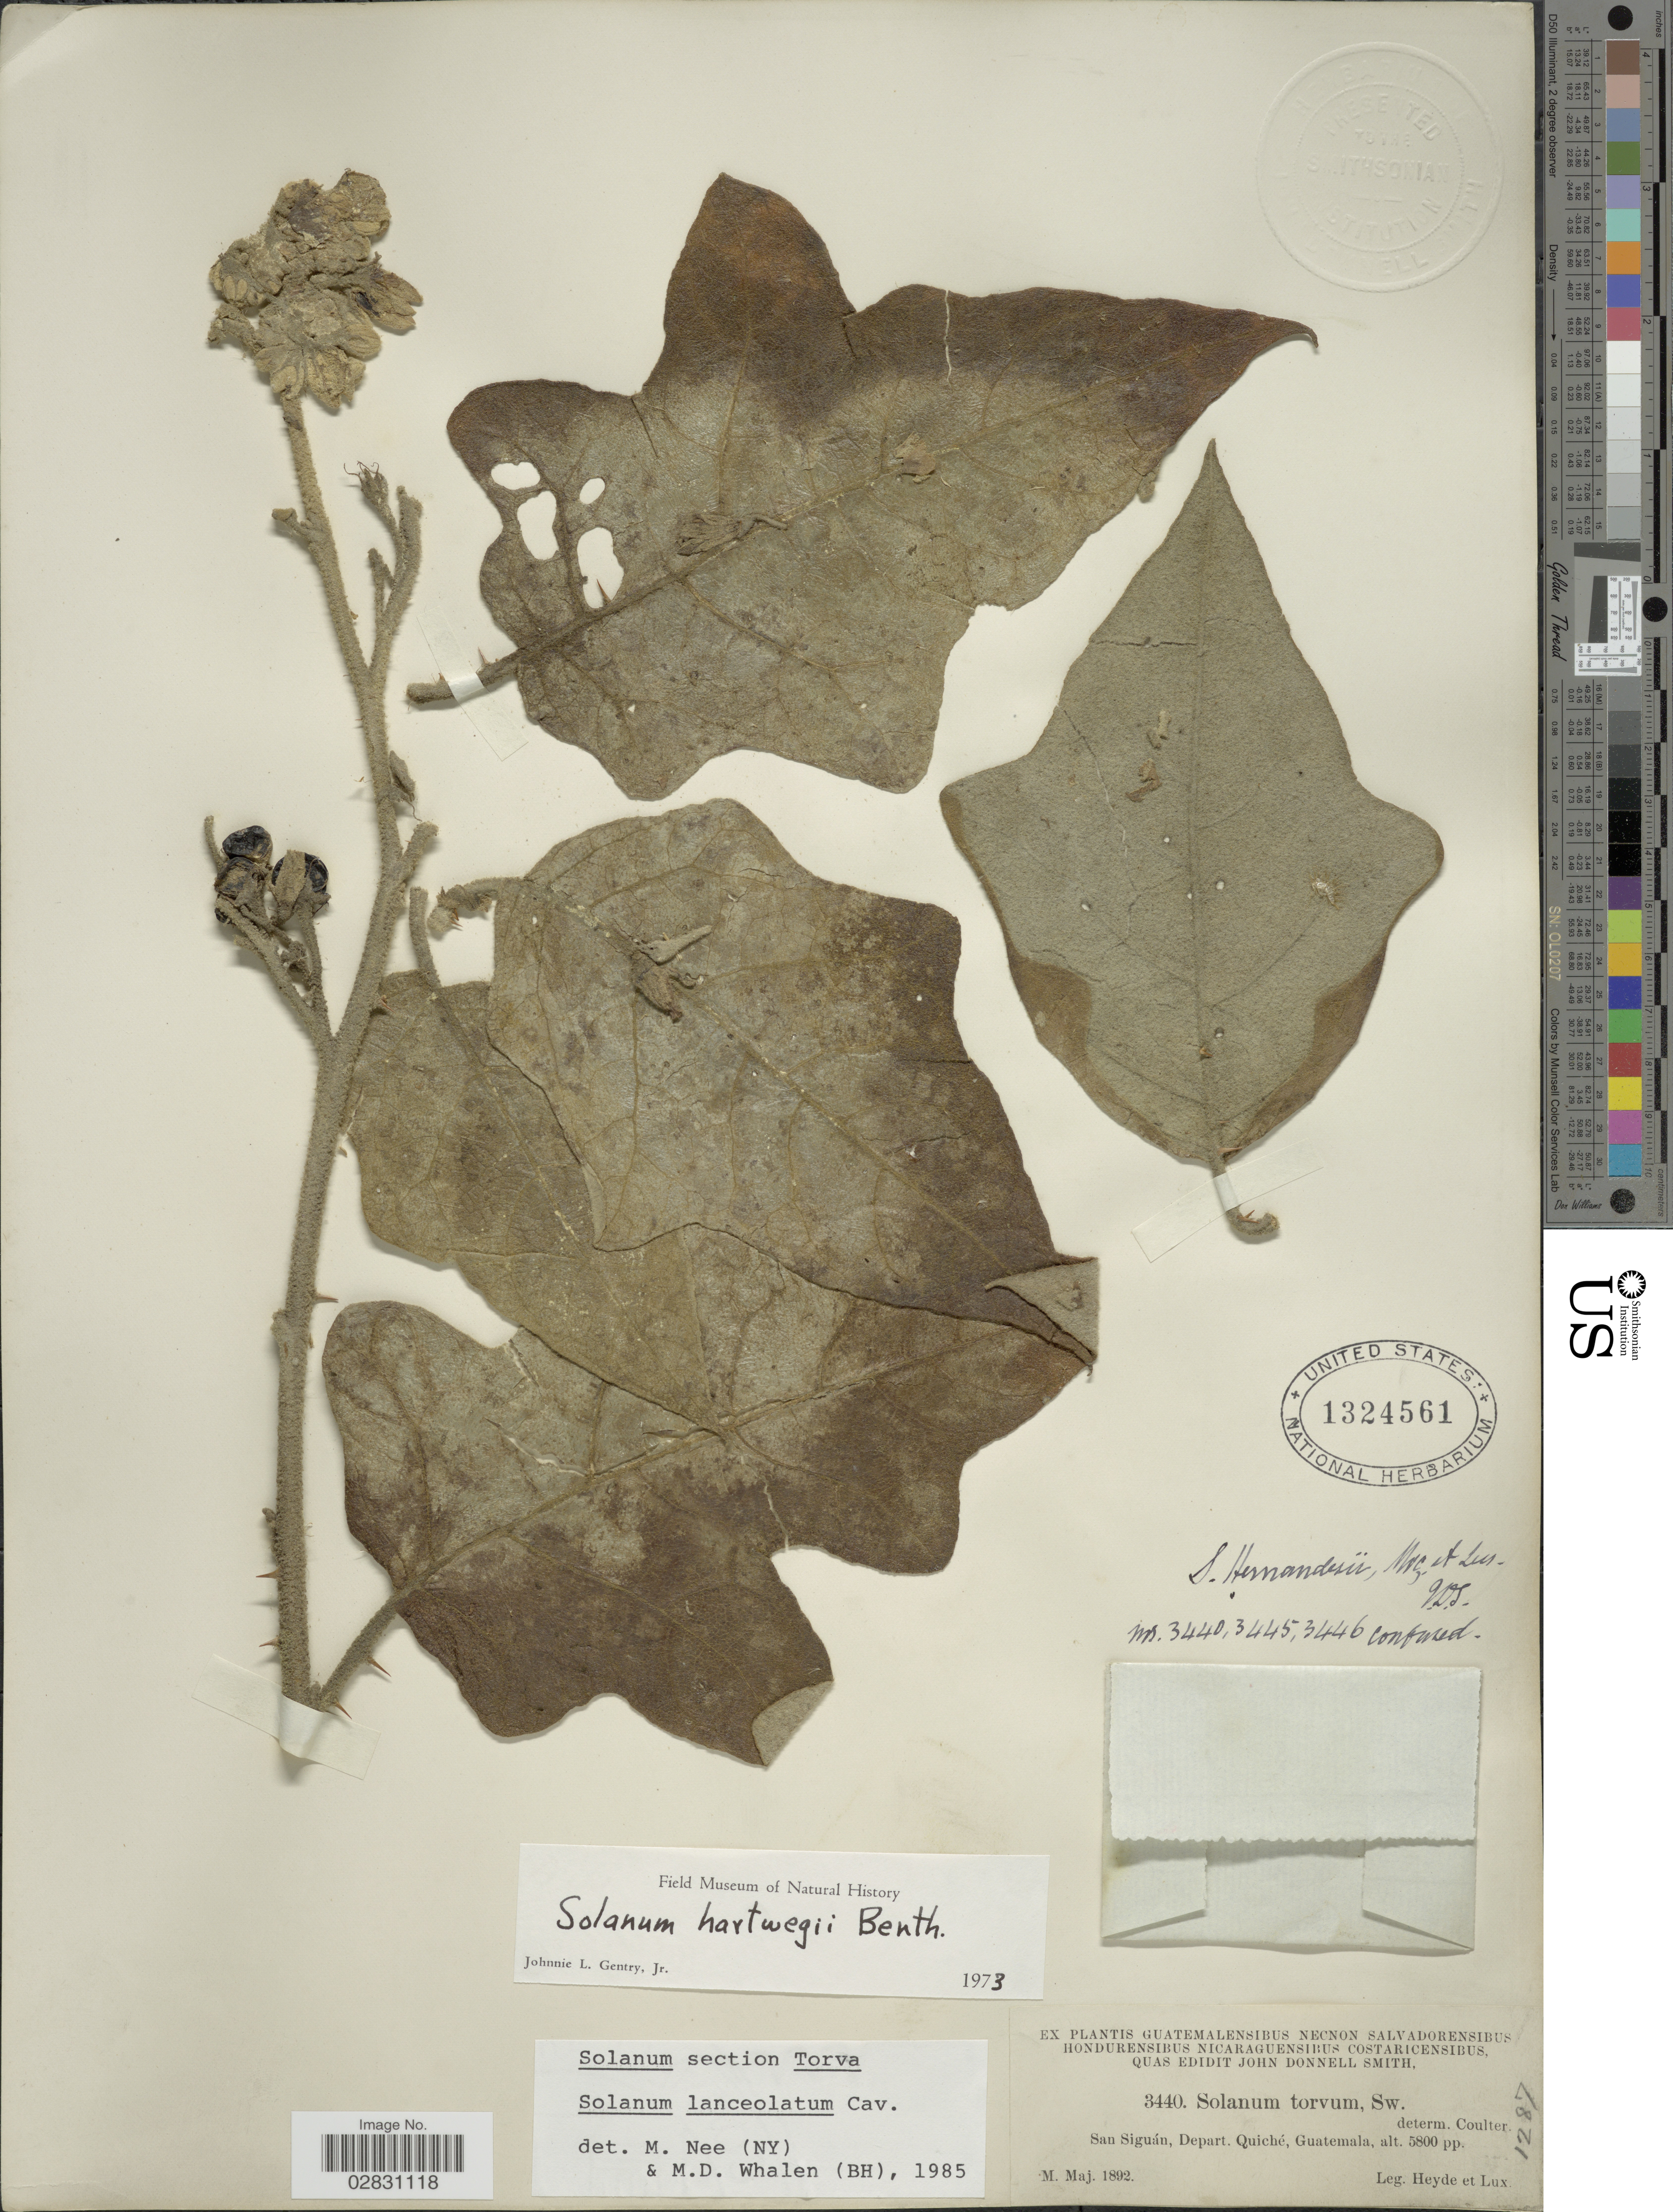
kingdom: Plantae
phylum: Tracheophyta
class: Magnoliopsida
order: Solanales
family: Solanaceae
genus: Solanum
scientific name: Solanum lanceolatum Berthault, nom. illeg.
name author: Berthault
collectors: Heyde & Lux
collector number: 3440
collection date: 1892-05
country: Guatemala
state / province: El Quiché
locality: San Siguán, Depart. Quiché.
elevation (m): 1768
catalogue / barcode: US 1324561